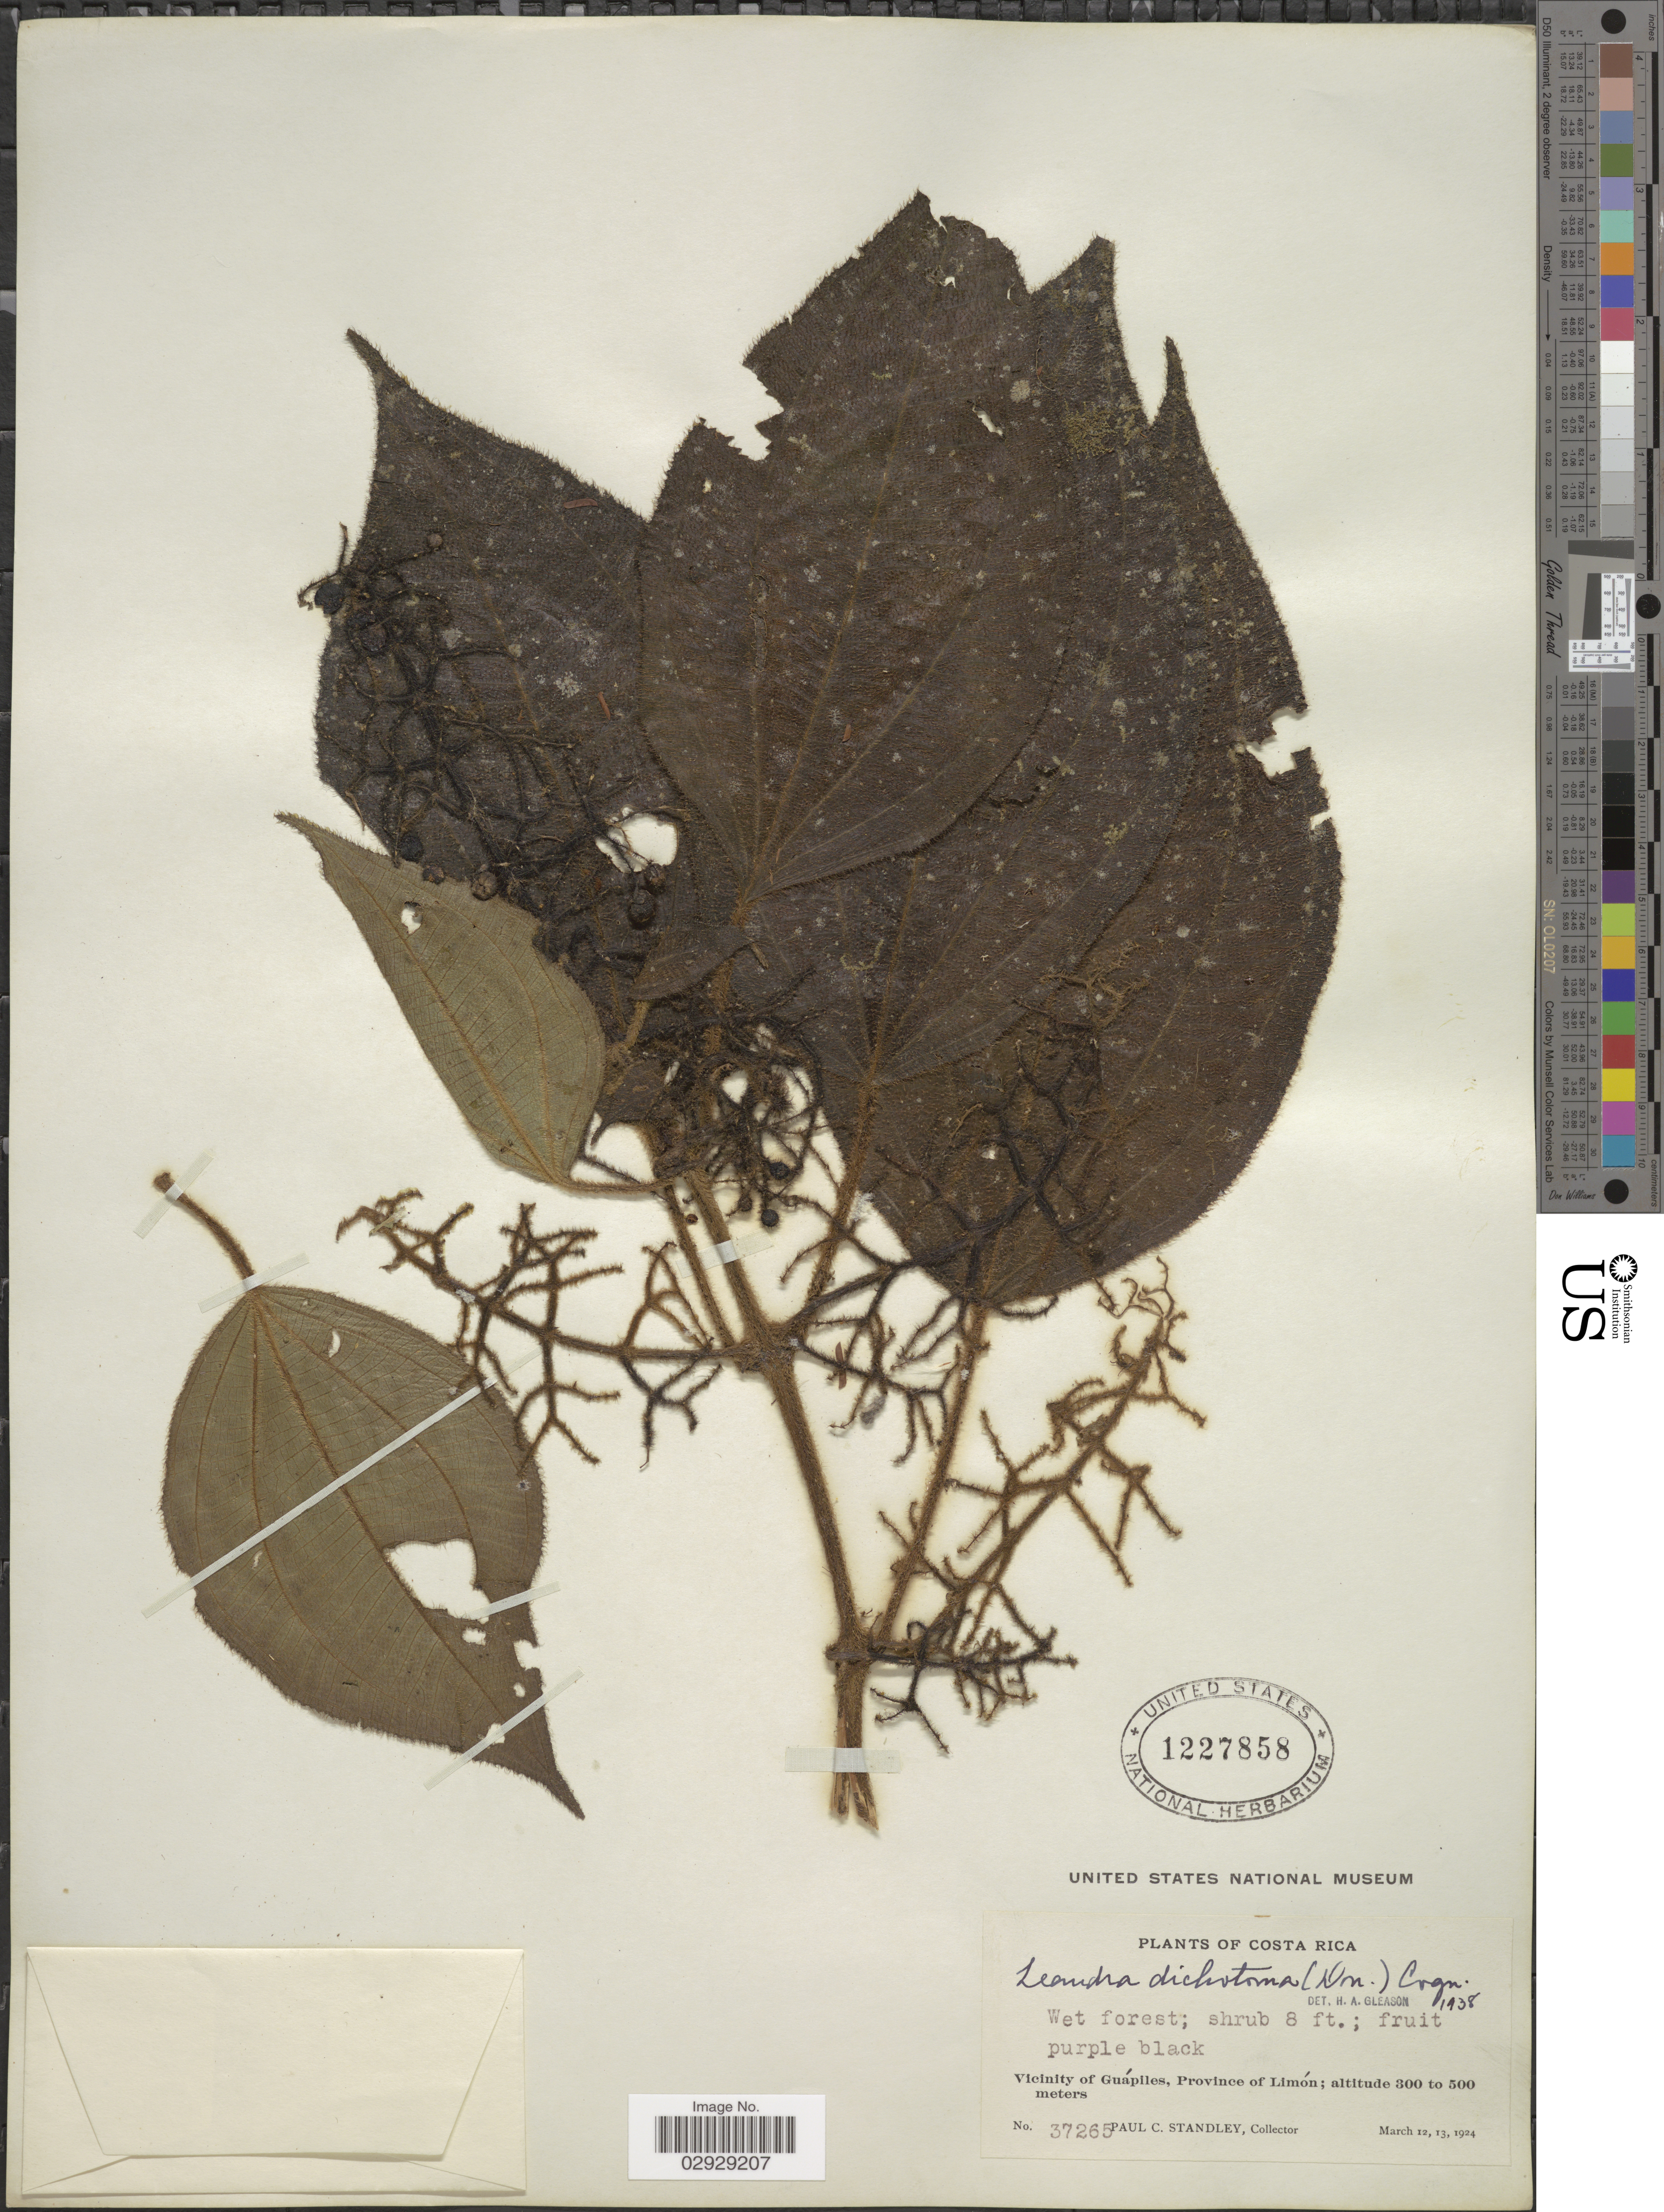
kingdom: Plantae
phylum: Tracheophyta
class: Magnoliopsida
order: Myrtales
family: Melastomataceae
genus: Leandra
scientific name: Leandra grandifolia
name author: Cogn.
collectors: P. C. Standley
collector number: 37265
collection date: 1924-03-12/1924-03-13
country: Costa Rica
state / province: Limón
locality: Vicinity of Guápiles.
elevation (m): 300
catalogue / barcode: US 1227858